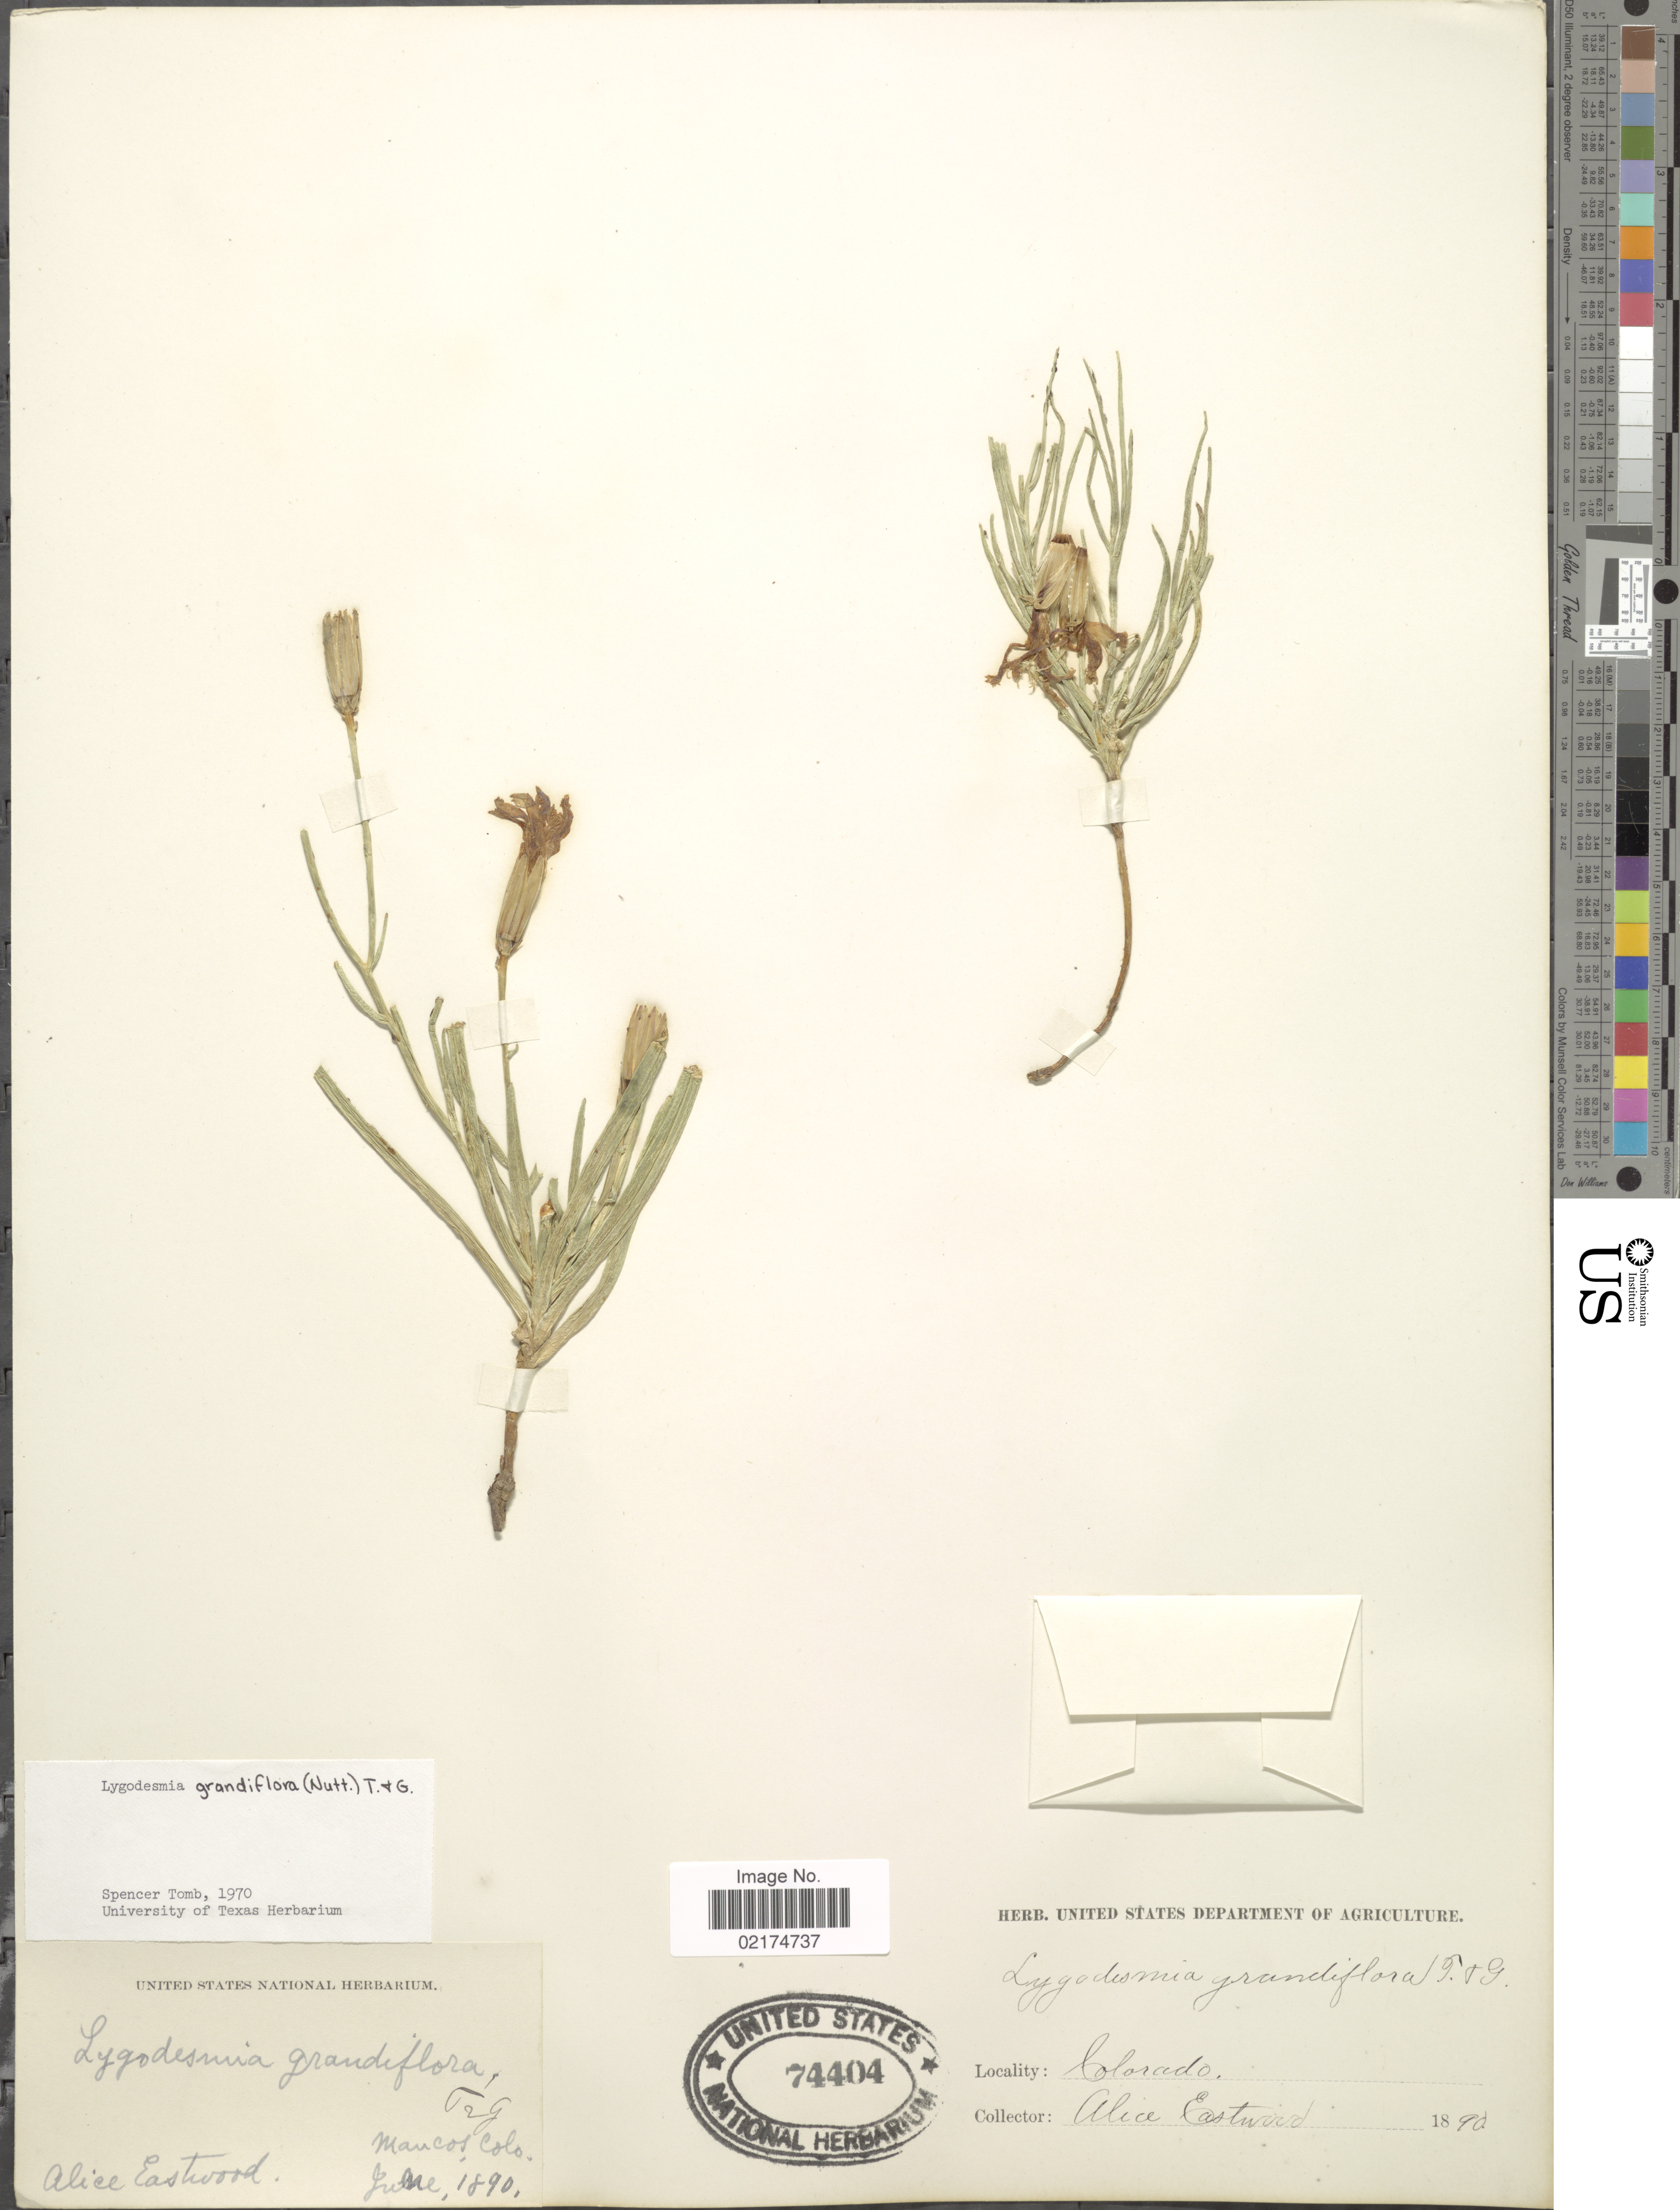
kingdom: Plantae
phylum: Tracheophyta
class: Magnoliopsida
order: Asterales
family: Asteraceae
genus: Lygodesmia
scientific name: Lygodesmia grandiflora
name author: Torr. & A. Gray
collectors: A. Eastwood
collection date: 1890-06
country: United States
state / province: Colorado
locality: Mancos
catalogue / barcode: US 74404